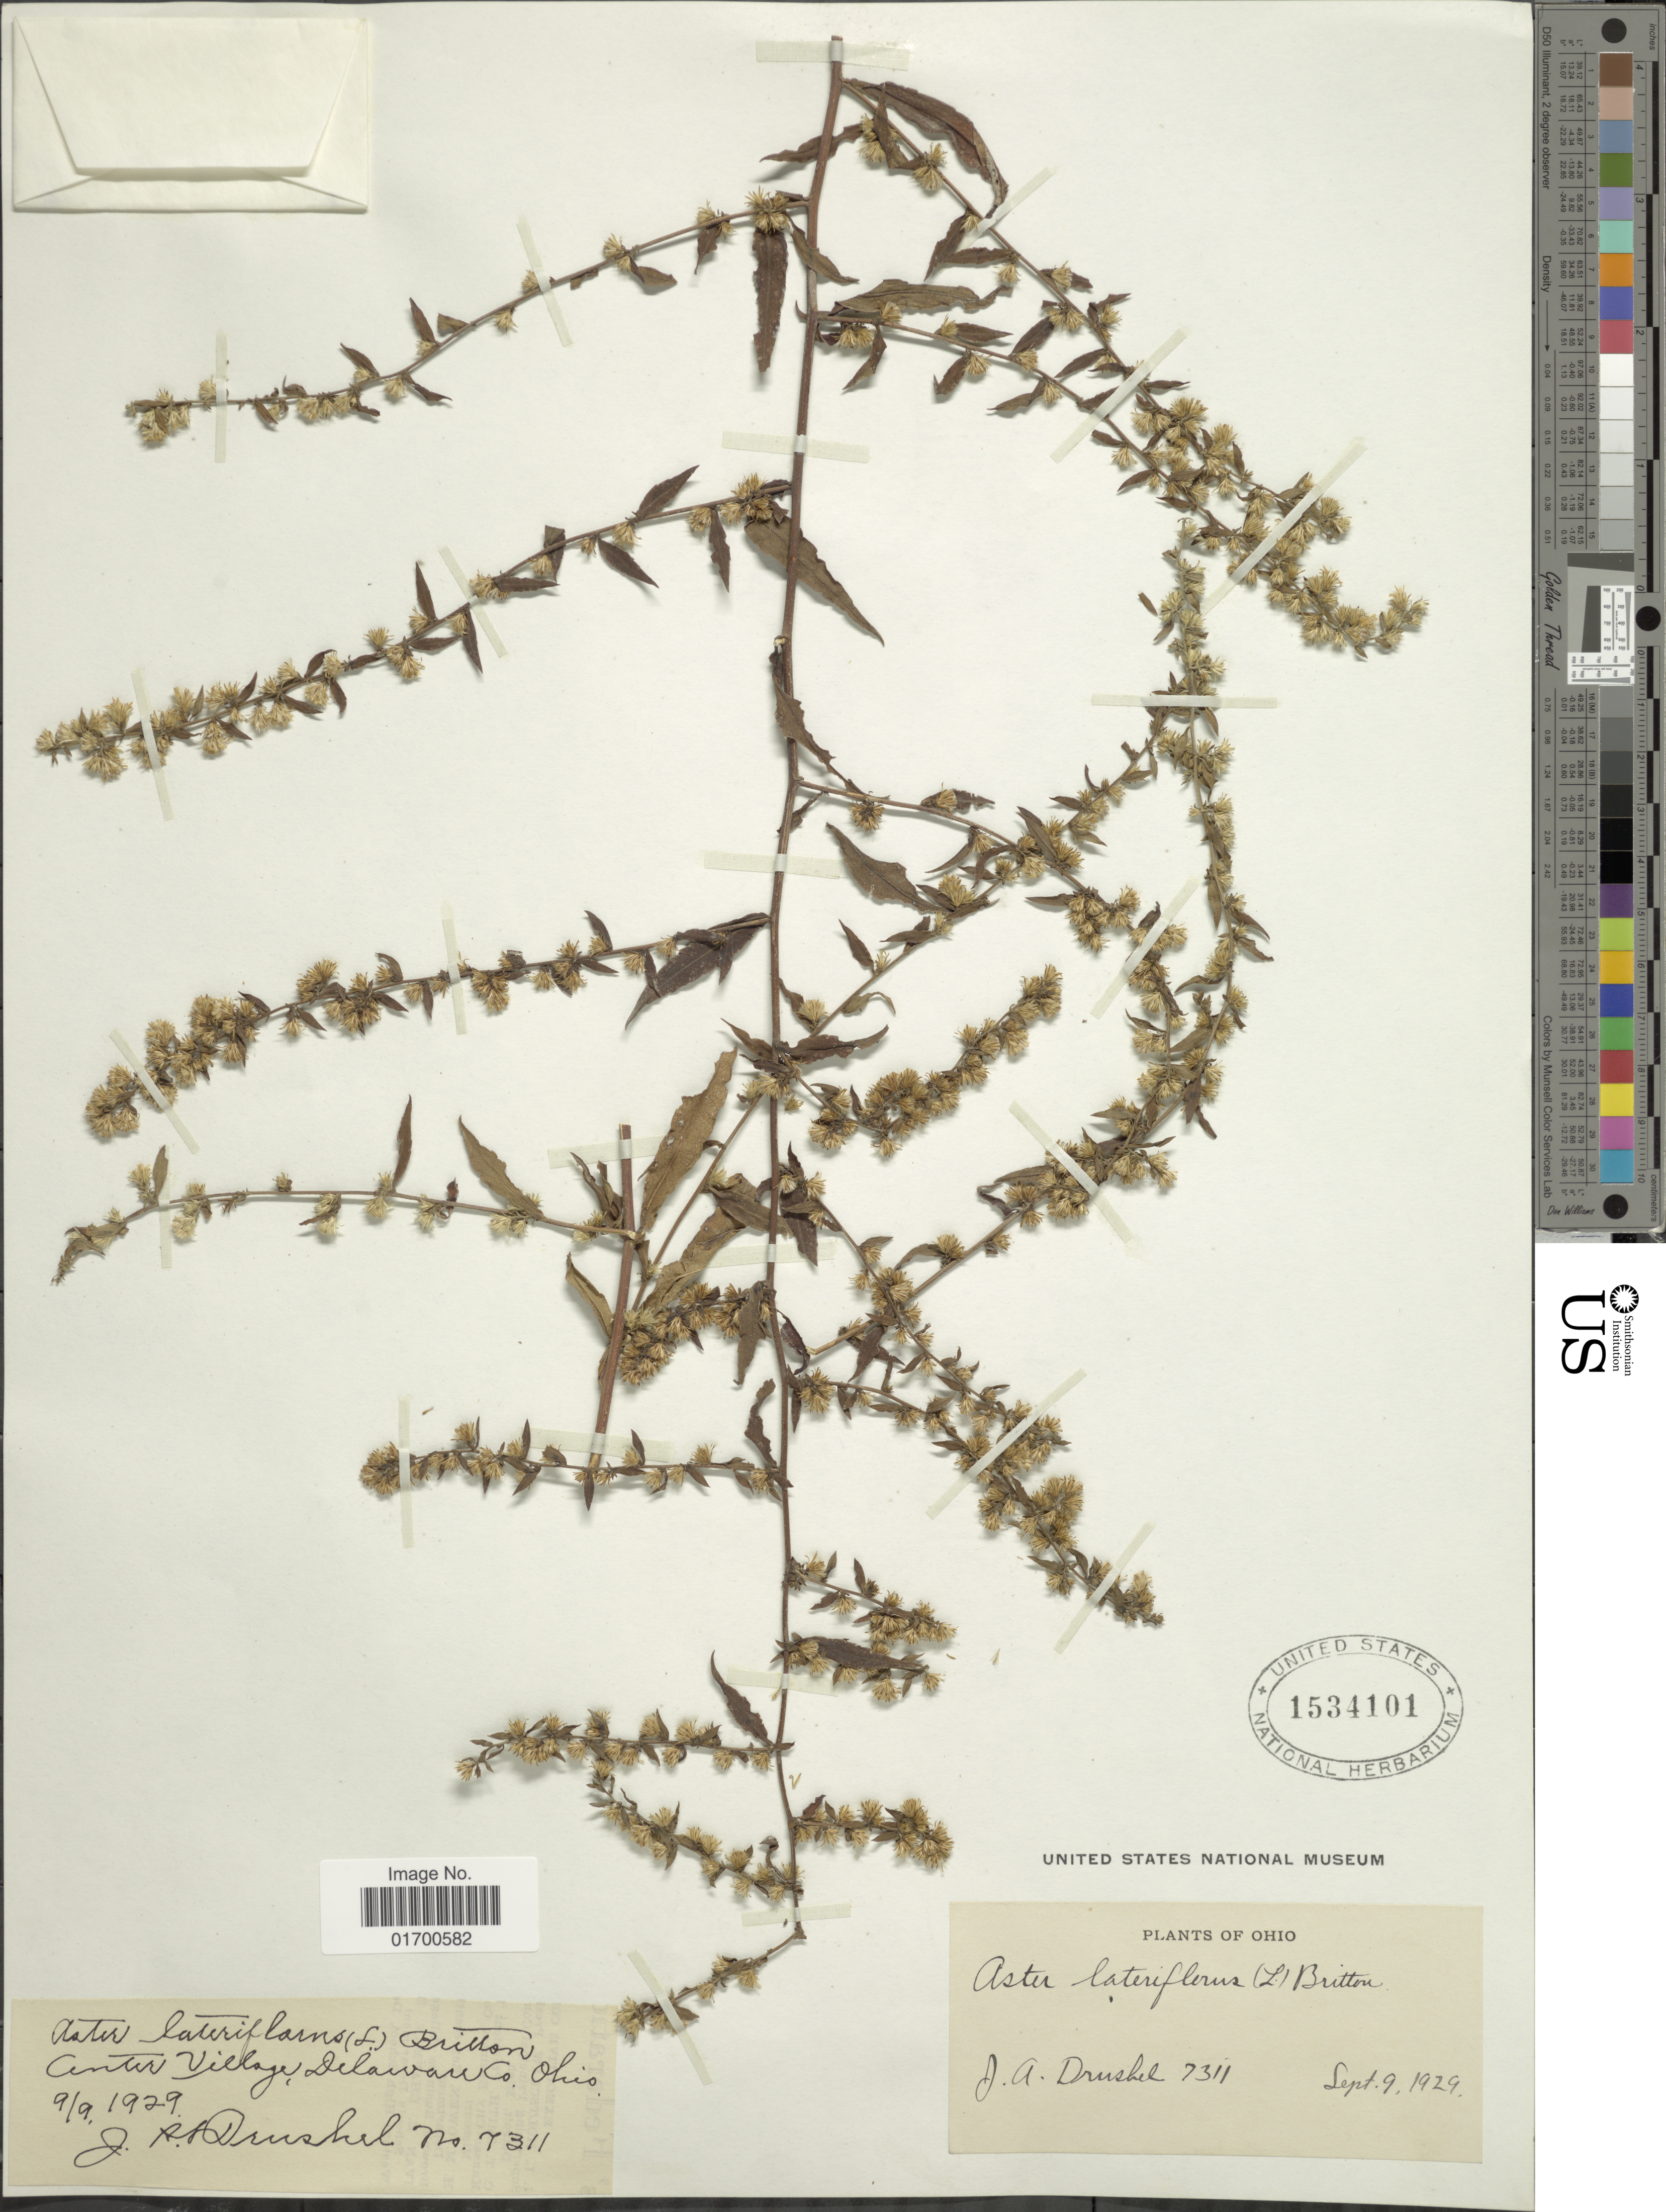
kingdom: Plantae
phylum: Tracheophyta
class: Magnoliopsida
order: Asterales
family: Asteraceae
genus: Symphyotrichum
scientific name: Symphyotrichum lateriflorum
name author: (L.) Á. Löve & D. Löve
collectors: J. A. Drushel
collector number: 7311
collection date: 1929-09-09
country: United States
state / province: Ohio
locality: Center Village, Delaware Co., Ohio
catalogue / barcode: US 1534101